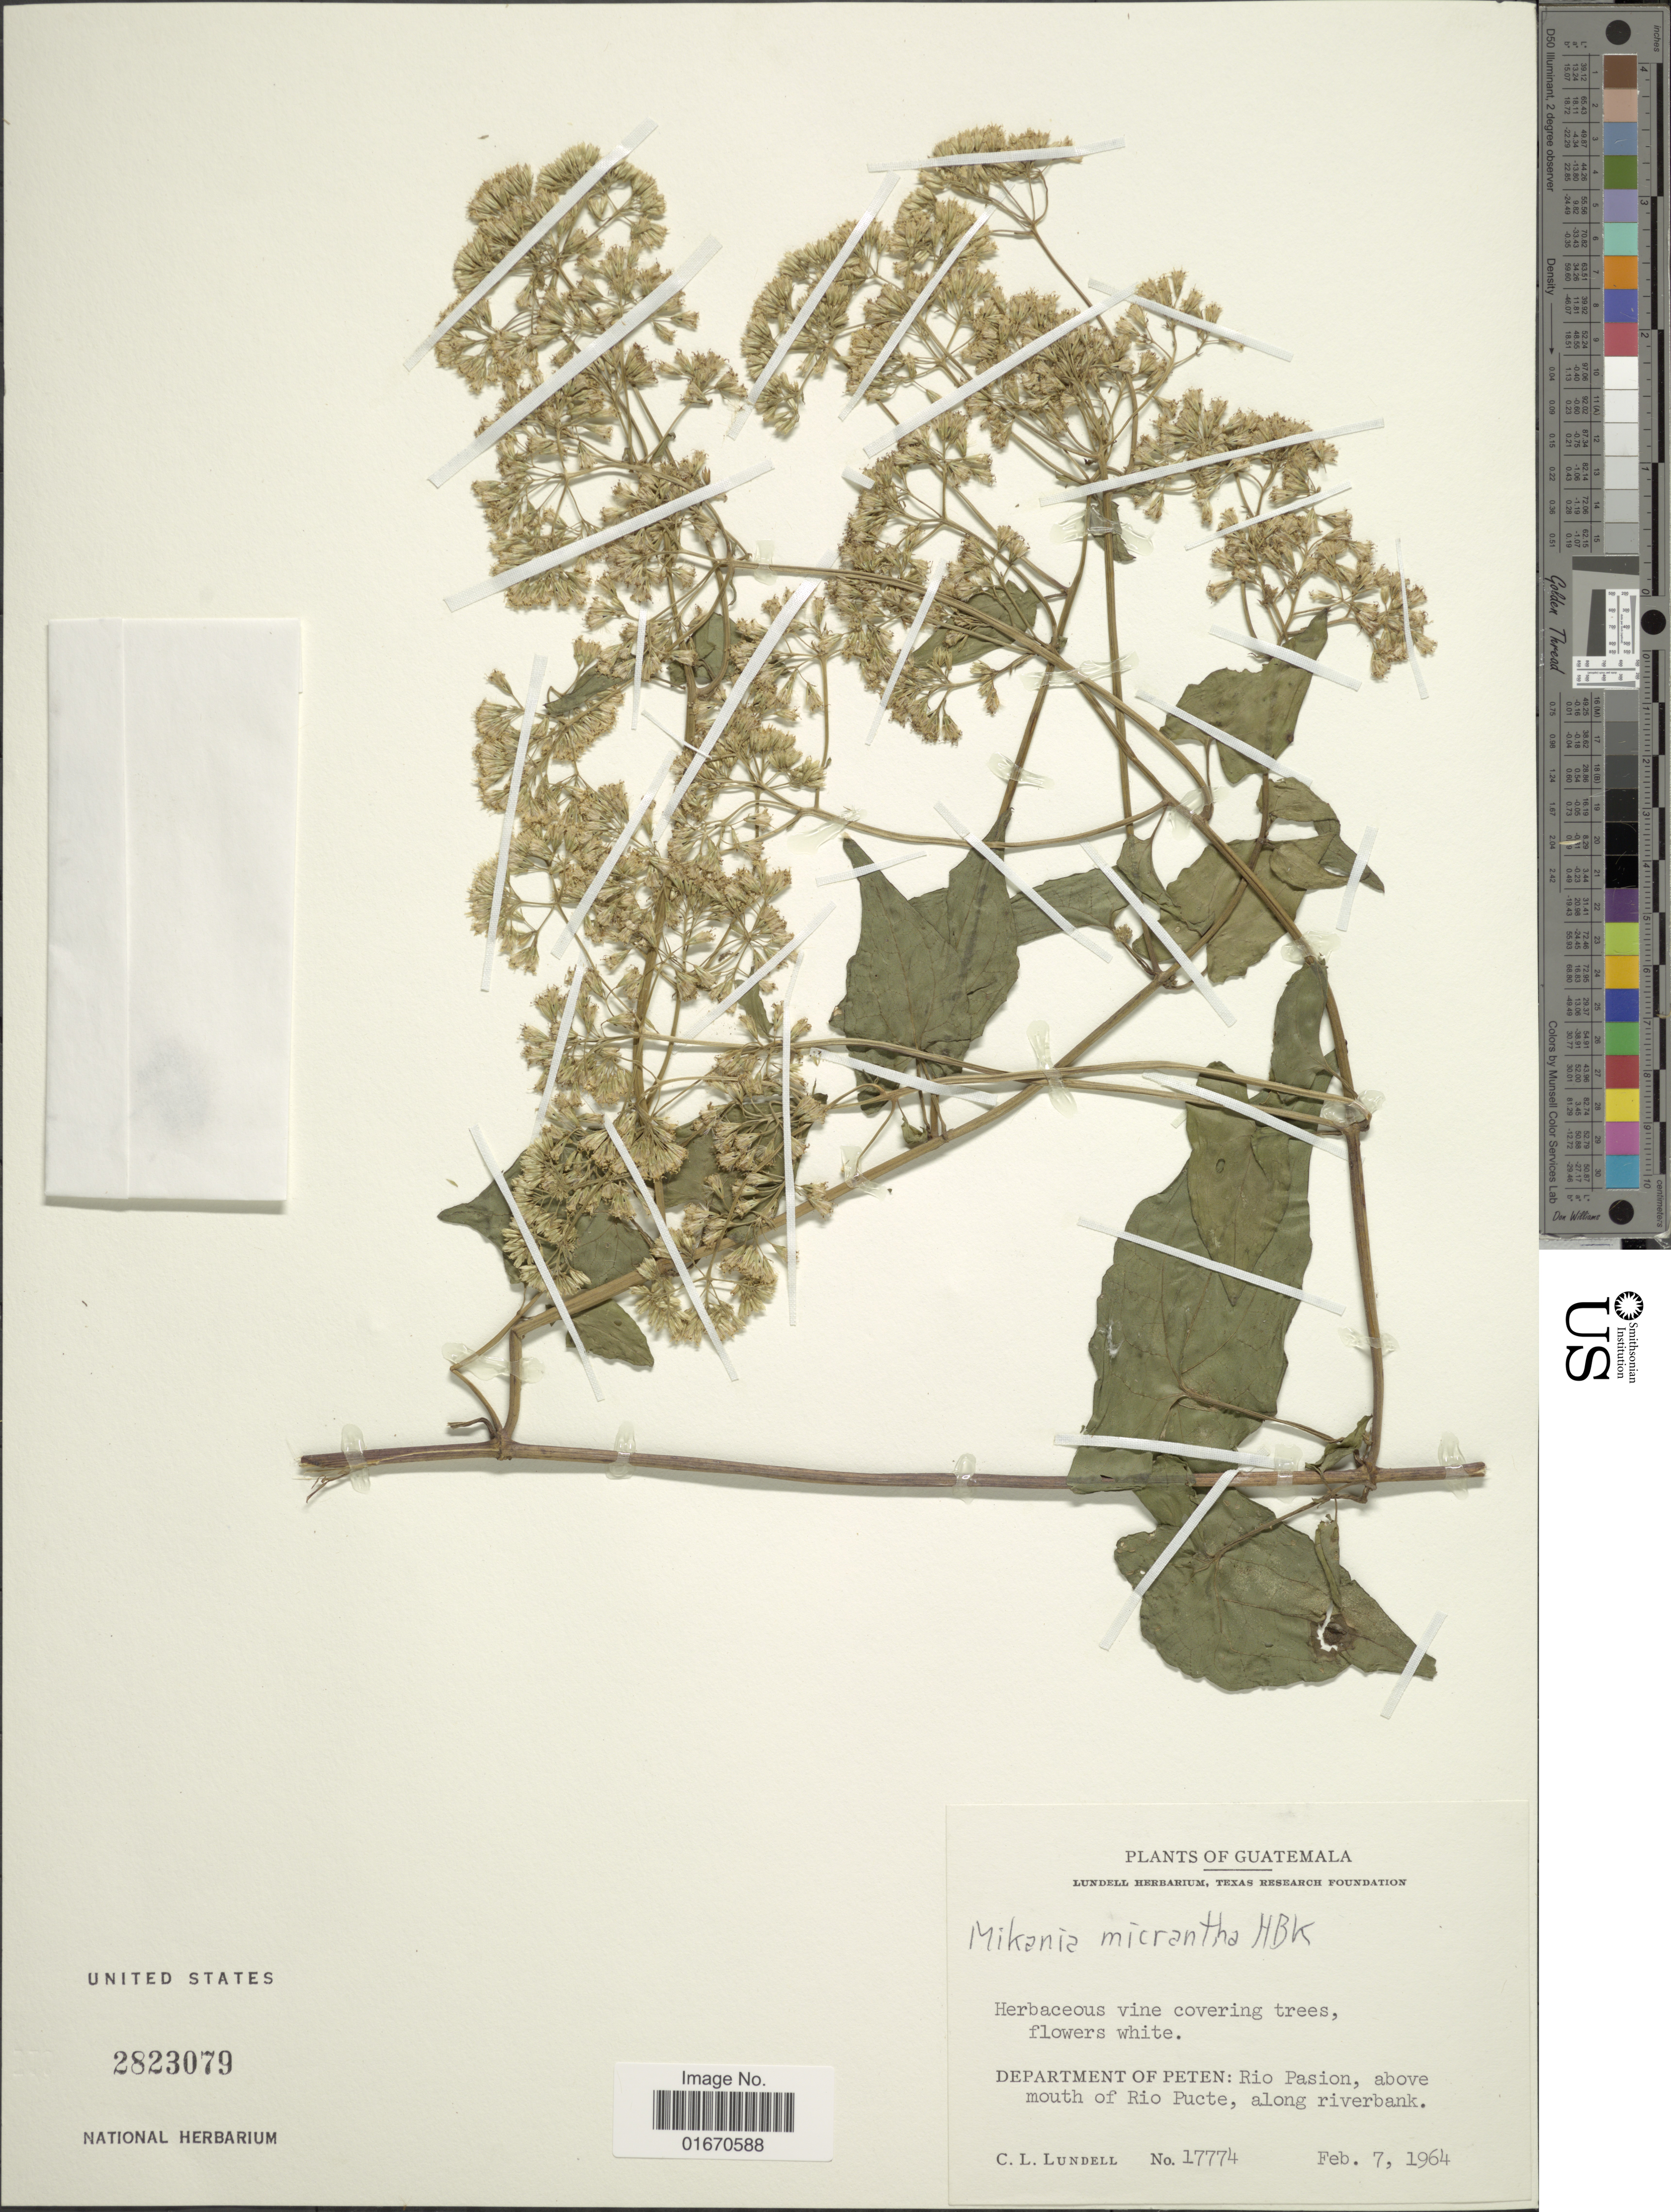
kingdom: Plantae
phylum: Tracheophyta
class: Magnoliopsida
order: Asterales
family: Asteraceae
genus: Mikania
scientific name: Mikania micrantha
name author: Kunth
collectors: C. L. Lundell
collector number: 17774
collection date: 1964-02-07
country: Guatemala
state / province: El Petén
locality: Department of Peten, Rio Pasion, above mouth of Rio Pucte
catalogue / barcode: US 2823079